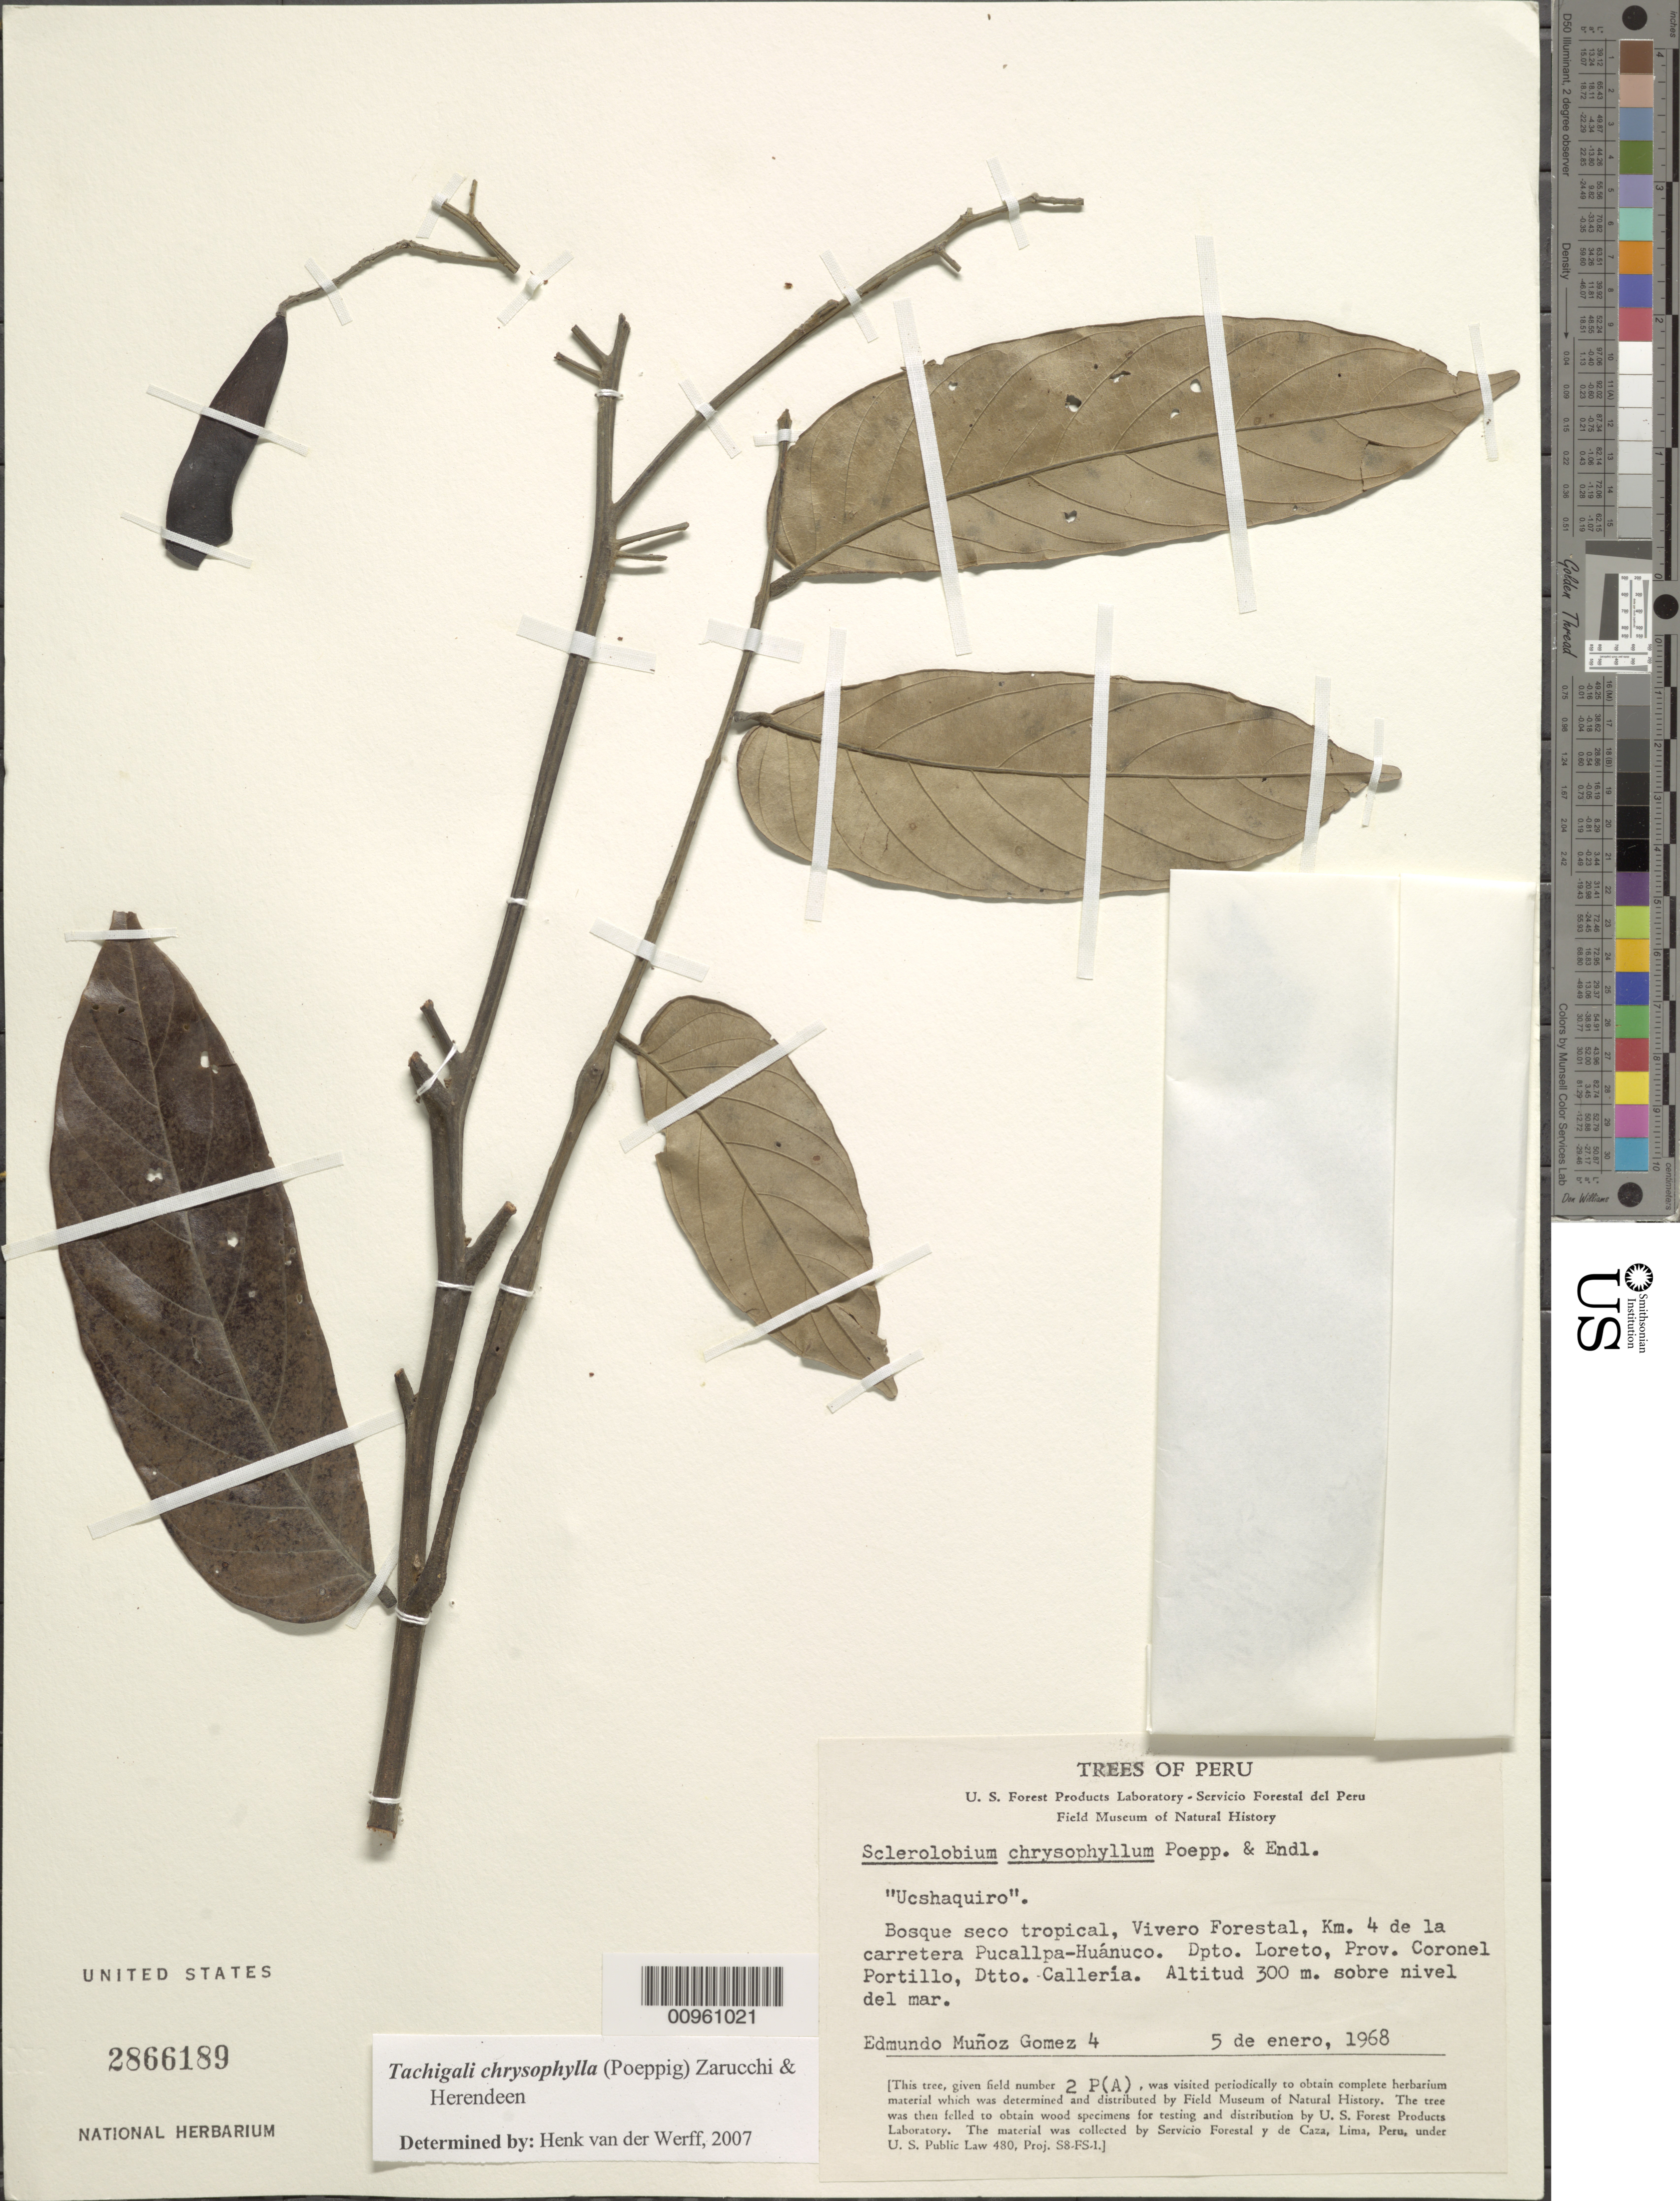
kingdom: Plantae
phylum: Tracheophyta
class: Magnoliopsida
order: Fabales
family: Fabaceae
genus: Tachigali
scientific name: Tachigali chrysophylla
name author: (Poepp.) Zarucchi & Herend.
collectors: E. Munoz Gomez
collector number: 4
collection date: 1968-01-05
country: Peru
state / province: Ucayali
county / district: Coronel Portillo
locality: Vivero Forestal, Km. 4 de la carretera Pucallpa-Huanuco. Dtto. Calleria.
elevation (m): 300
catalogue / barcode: US 2866189